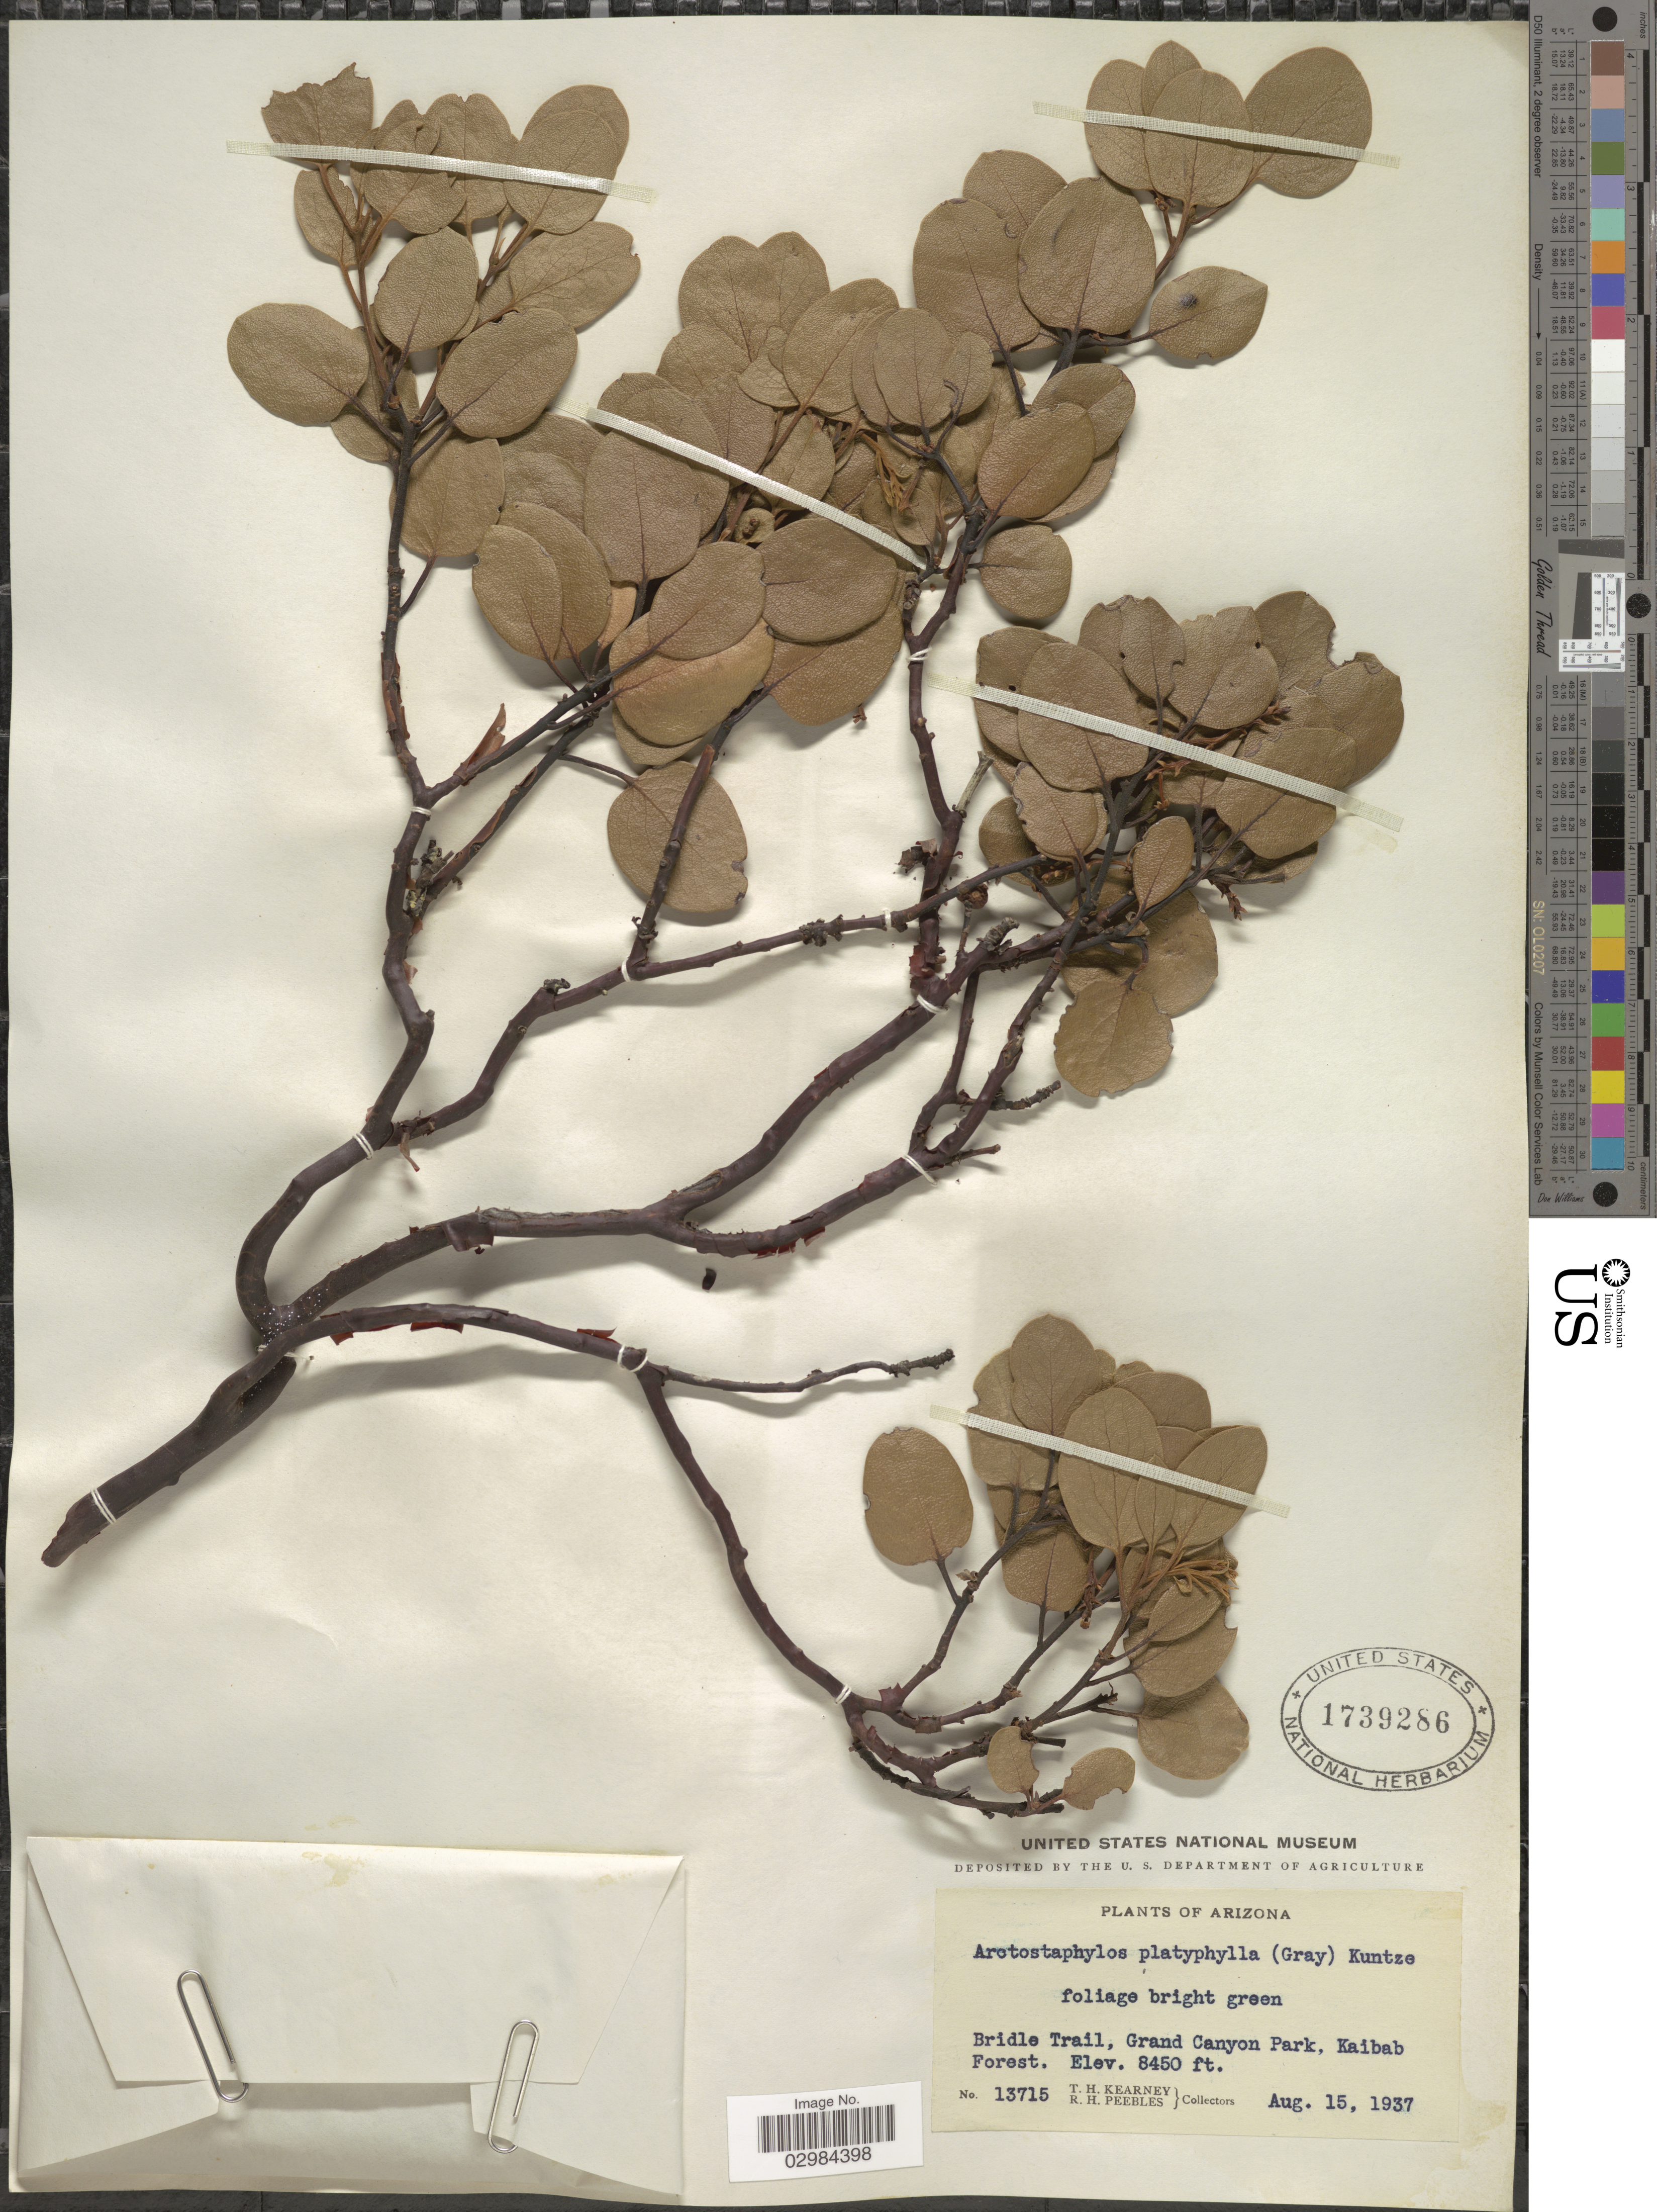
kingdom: Plantae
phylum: Tracheophyta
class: Magnoliopsida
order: Ericales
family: Ericaceae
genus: Arctostaphylos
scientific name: Arctostaphylos platyphylla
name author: (A. Gray) Kuntze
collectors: T. H. Kearney & R. H. Peebles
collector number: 13715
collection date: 1937-08-15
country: United States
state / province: Arizona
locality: Bridle Trail, Grand Canyon Park, Kaibab Forest.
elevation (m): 2576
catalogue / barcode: US 1739286